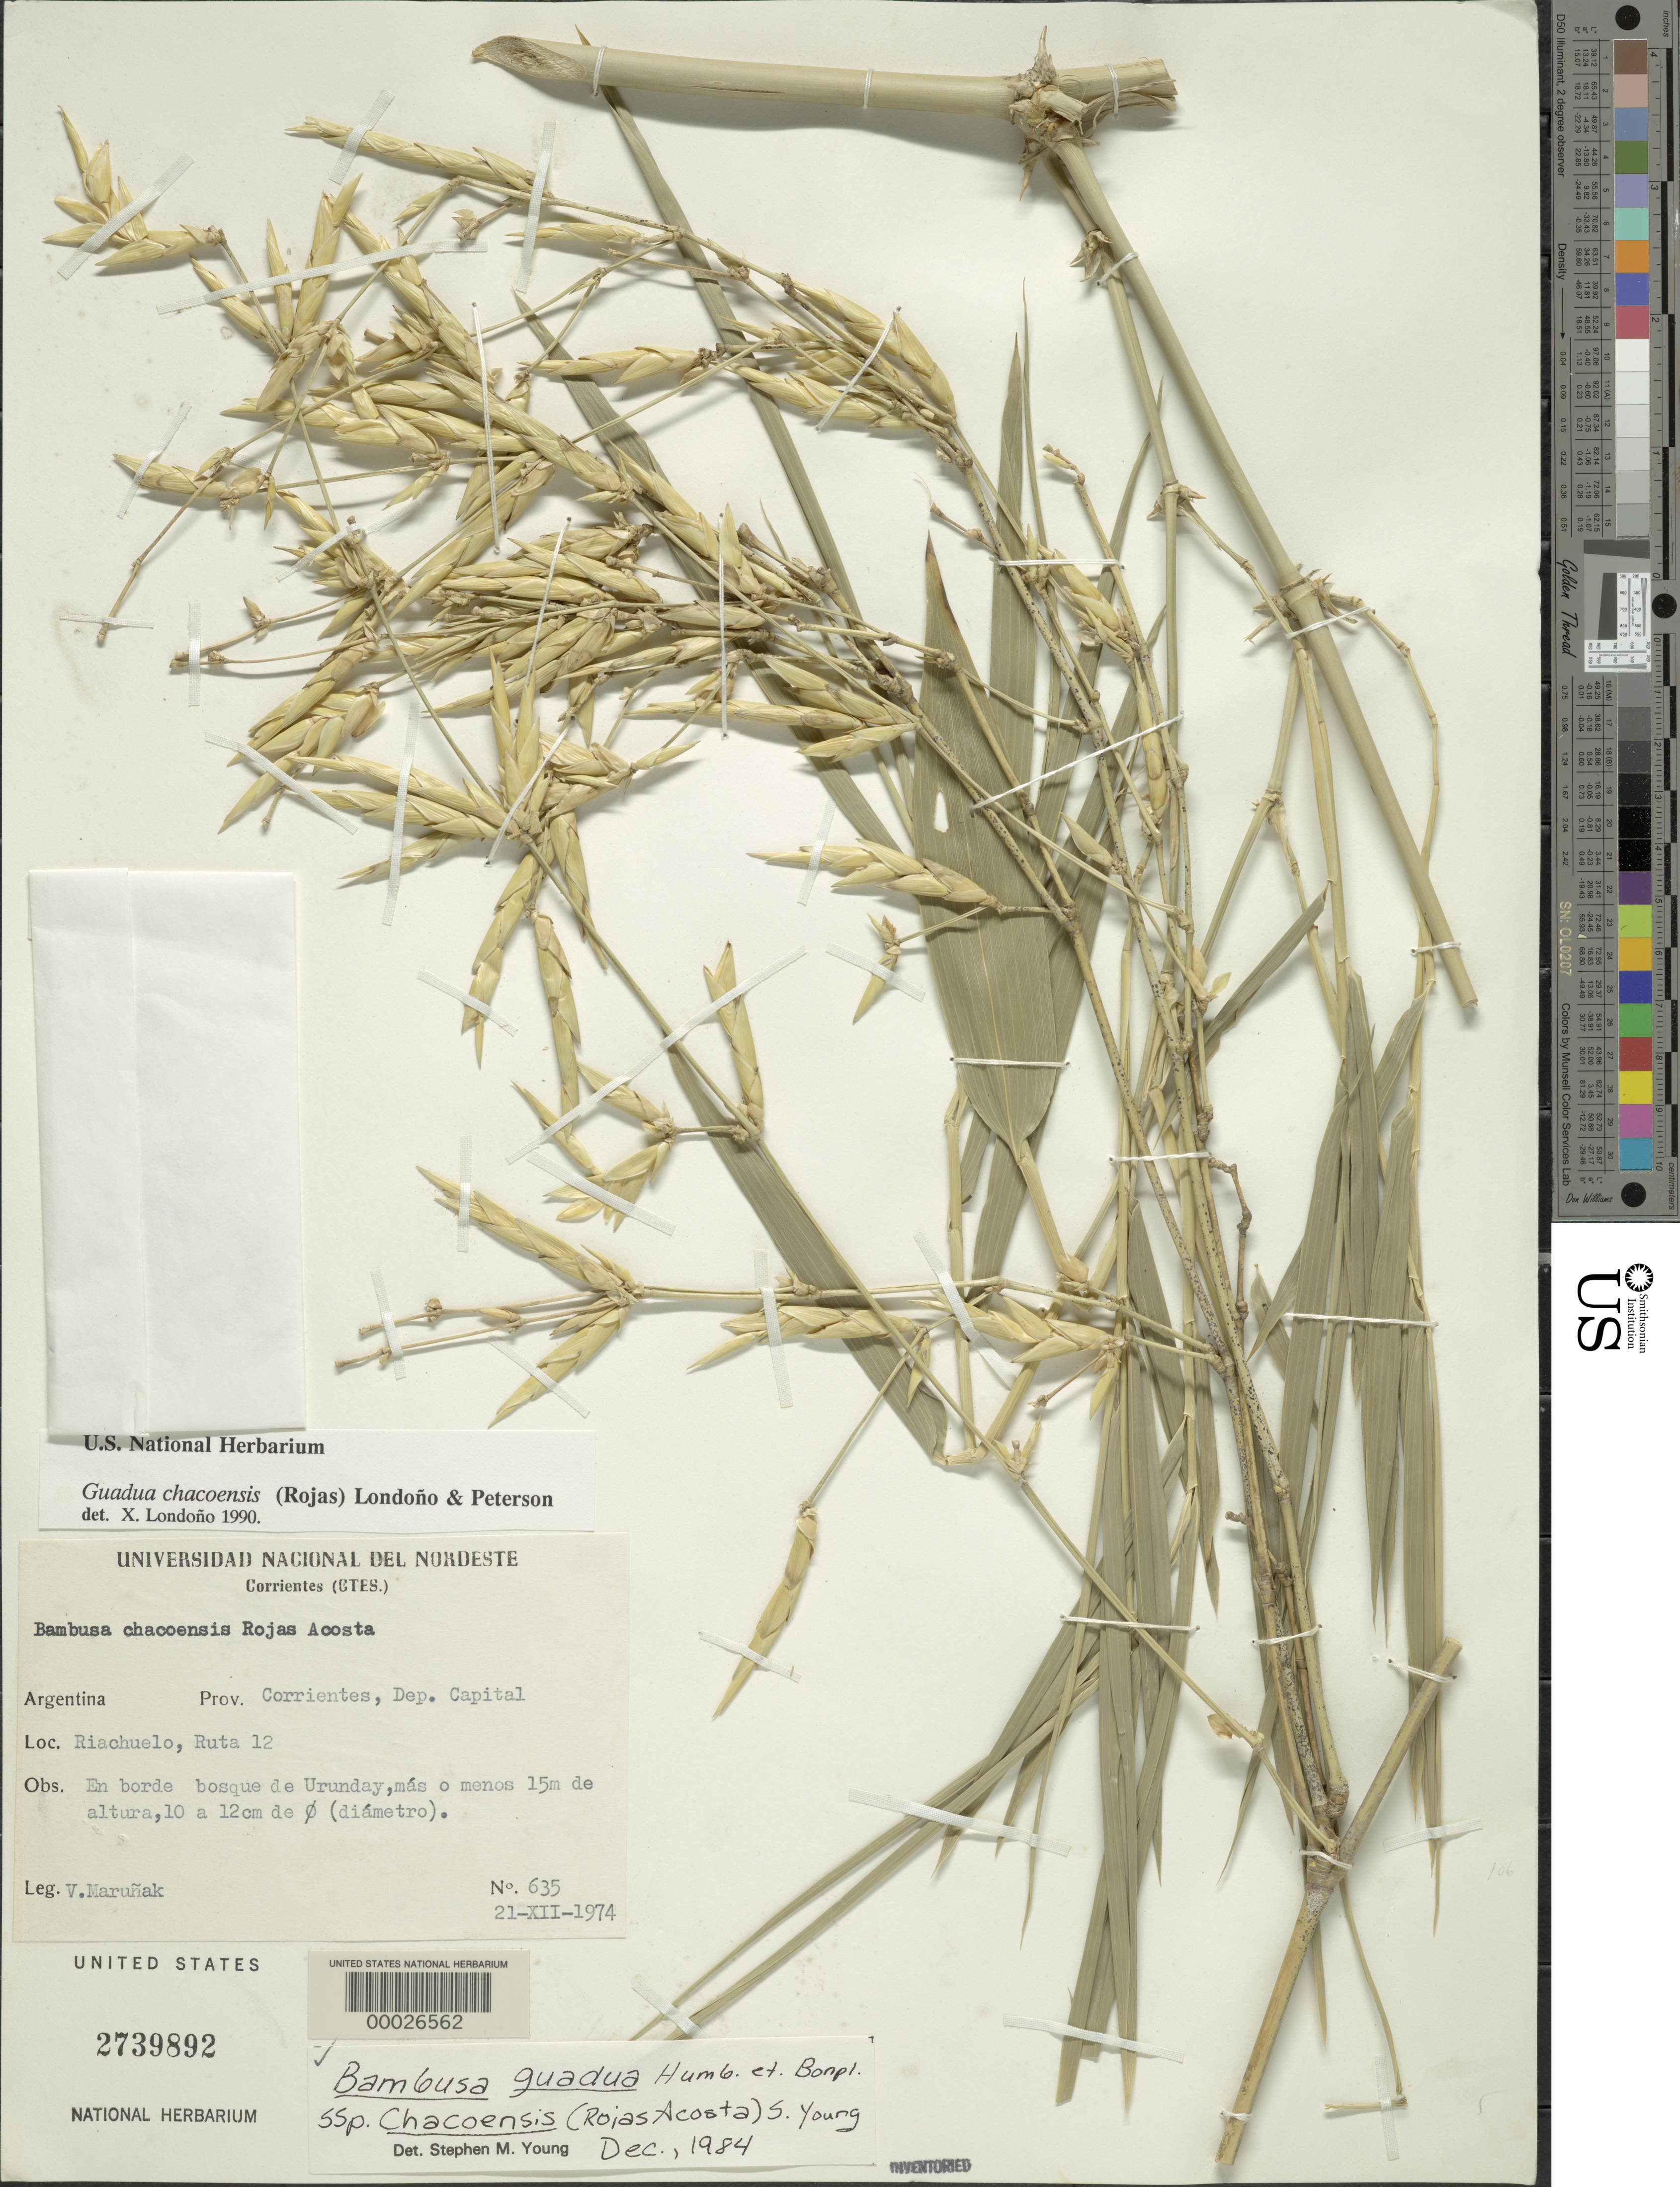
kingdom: Plantae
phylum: Tracheophyta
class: Liliopsida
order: Poales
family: Poaceae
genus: Guadua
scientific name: Guadua chacoensis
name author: (Rojas) Londoño & P.M. Peterson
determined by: Londoño, X., (TULV), Jardin Botanico "Juan Maria Cespedes"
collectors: V. Marunak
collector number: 635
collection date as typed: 21 Dec 1974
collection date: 1974-12-21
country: Argentina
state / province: Corrientes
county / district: Capital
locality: Riachuelo, ruta 12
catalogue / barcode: US 2739892